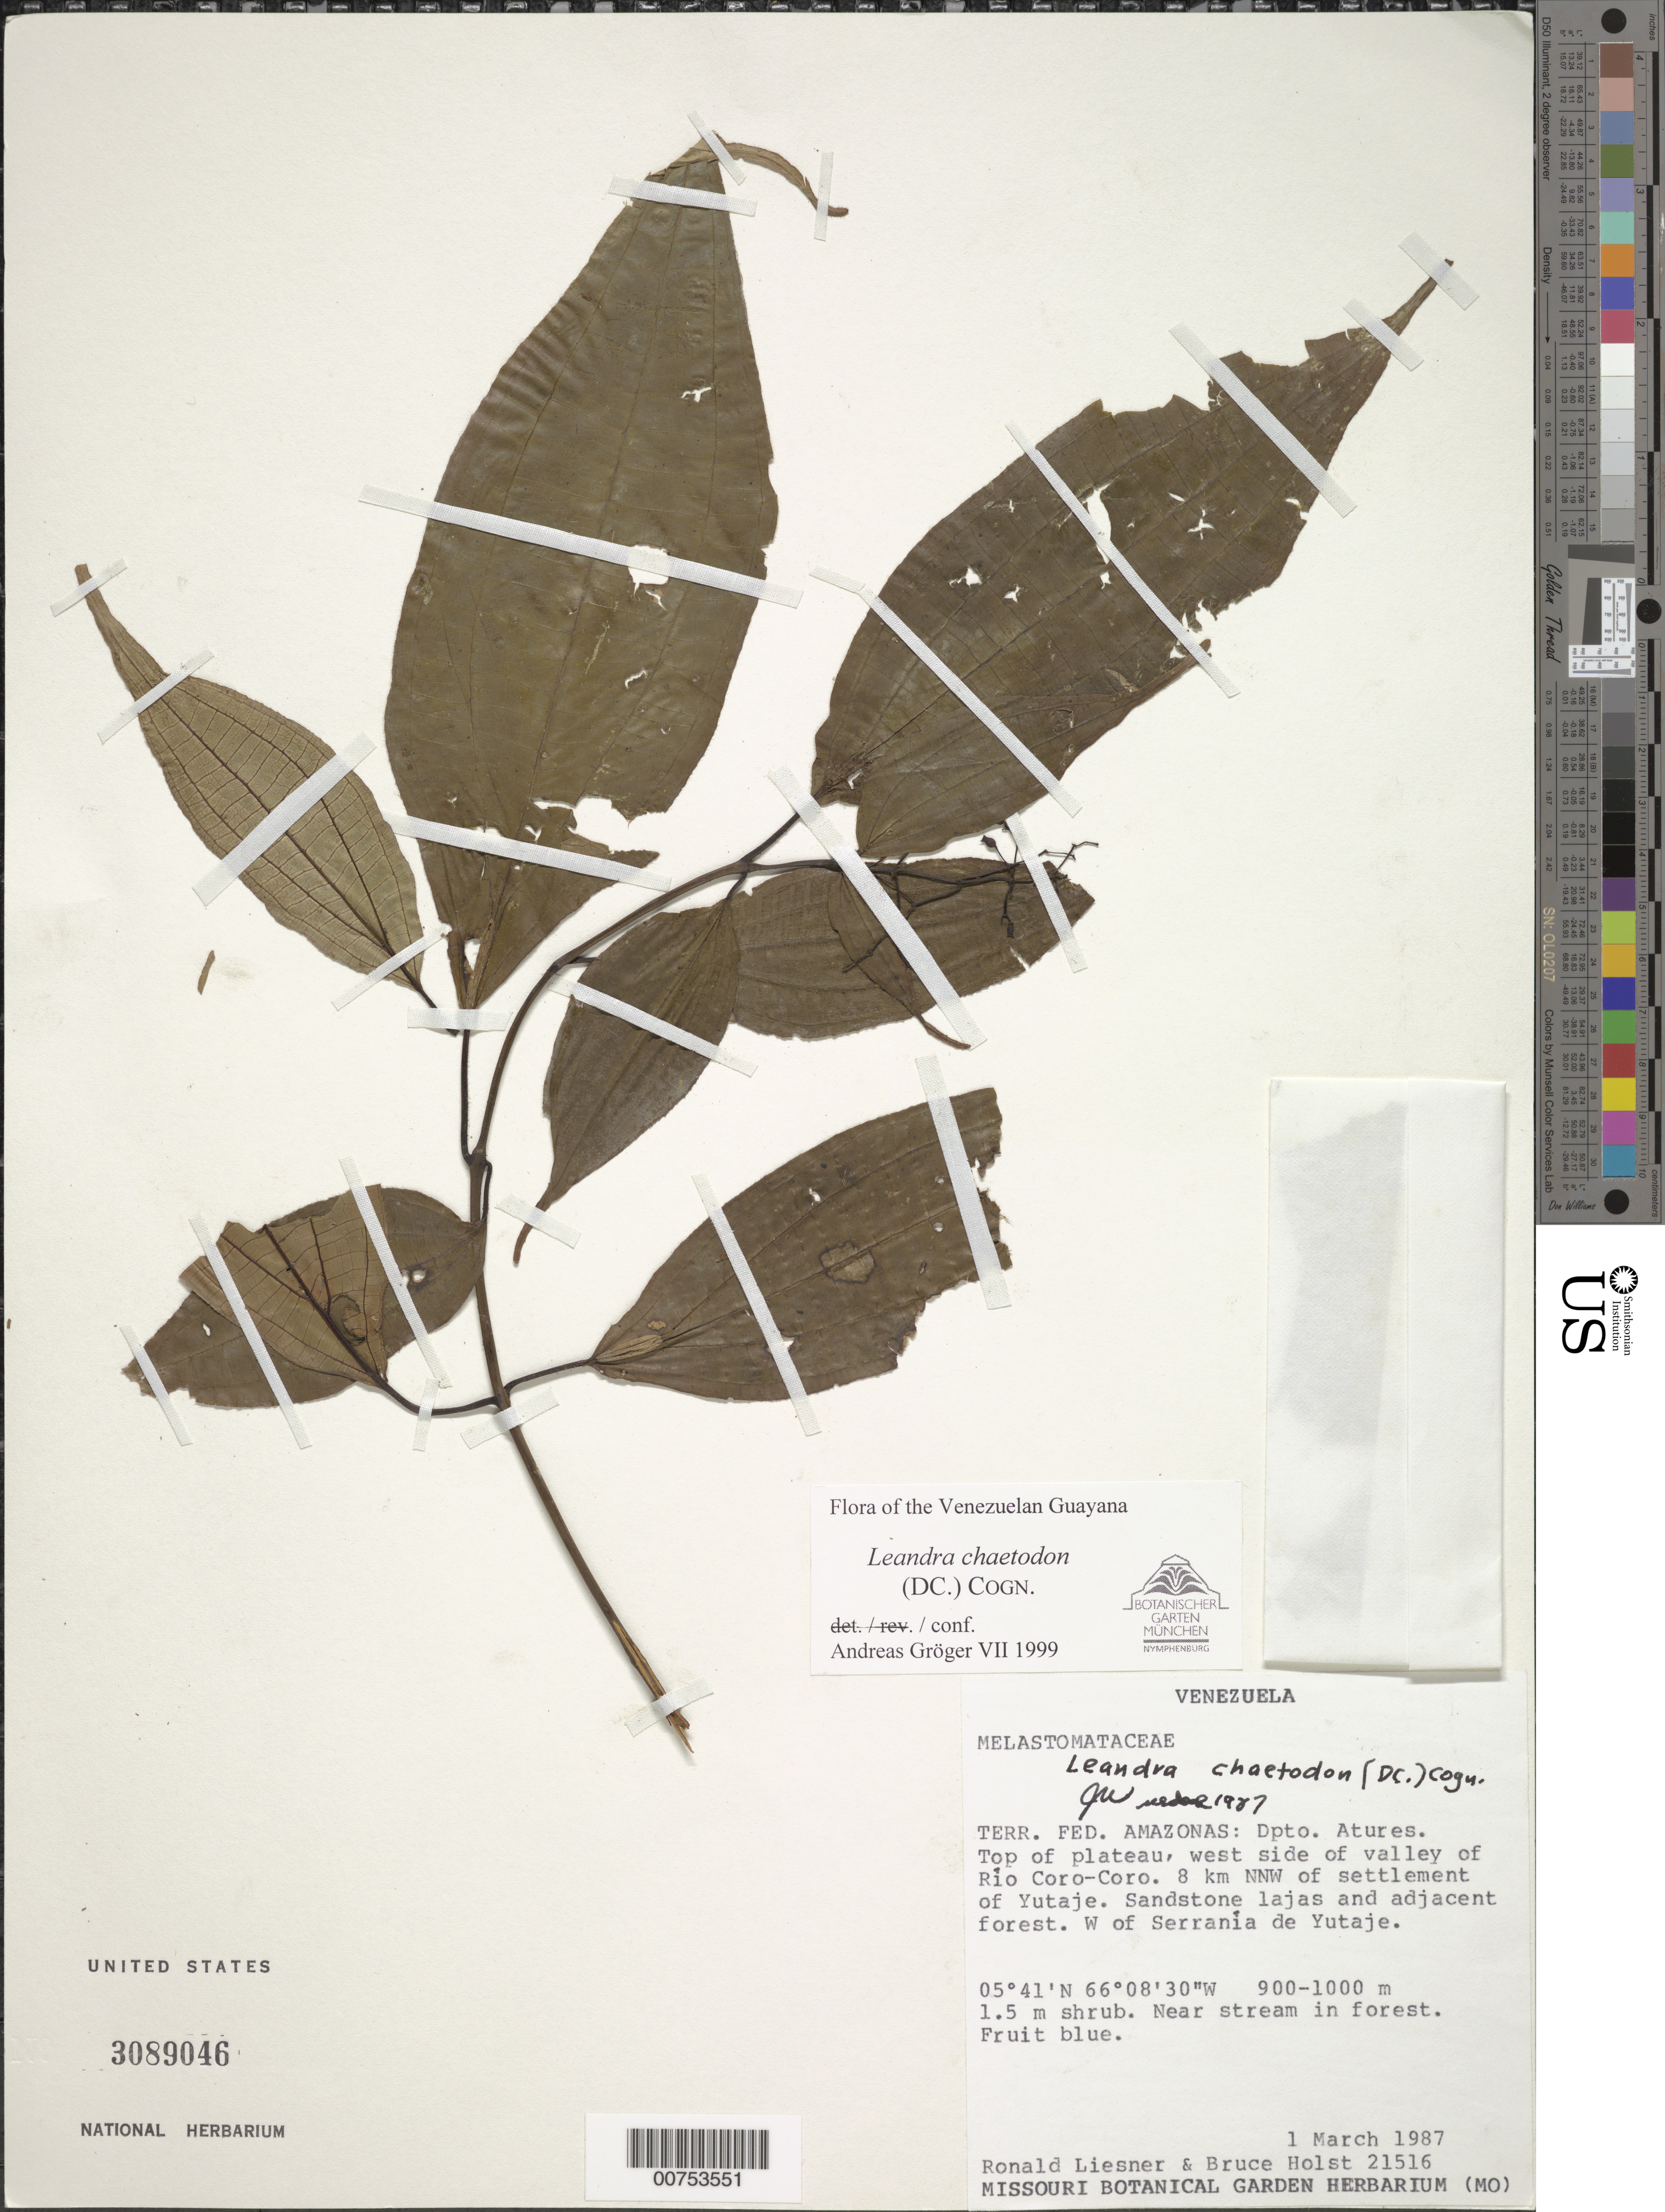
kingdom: Plantae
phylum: Tracheophyta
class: Magnoliopsida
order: Myrtales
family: Melastomataceae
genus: Leandra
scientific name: Leandra chaetodon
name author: (DC.) Cogn.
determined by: Gröger, A.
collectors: R. L. Liesner & B. Holst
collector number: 21516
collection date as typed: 1-Mar-87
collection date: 1987-03-01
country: Venezuela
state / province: Amazonas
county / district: Atures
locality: Río Coro-Coro, top of plateau, west side of valley, 8 km NNW of settlement of Yutajé; W of Serrania de Yutajé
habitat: Near stream in forest.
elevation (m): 900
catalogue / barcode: US 3089046